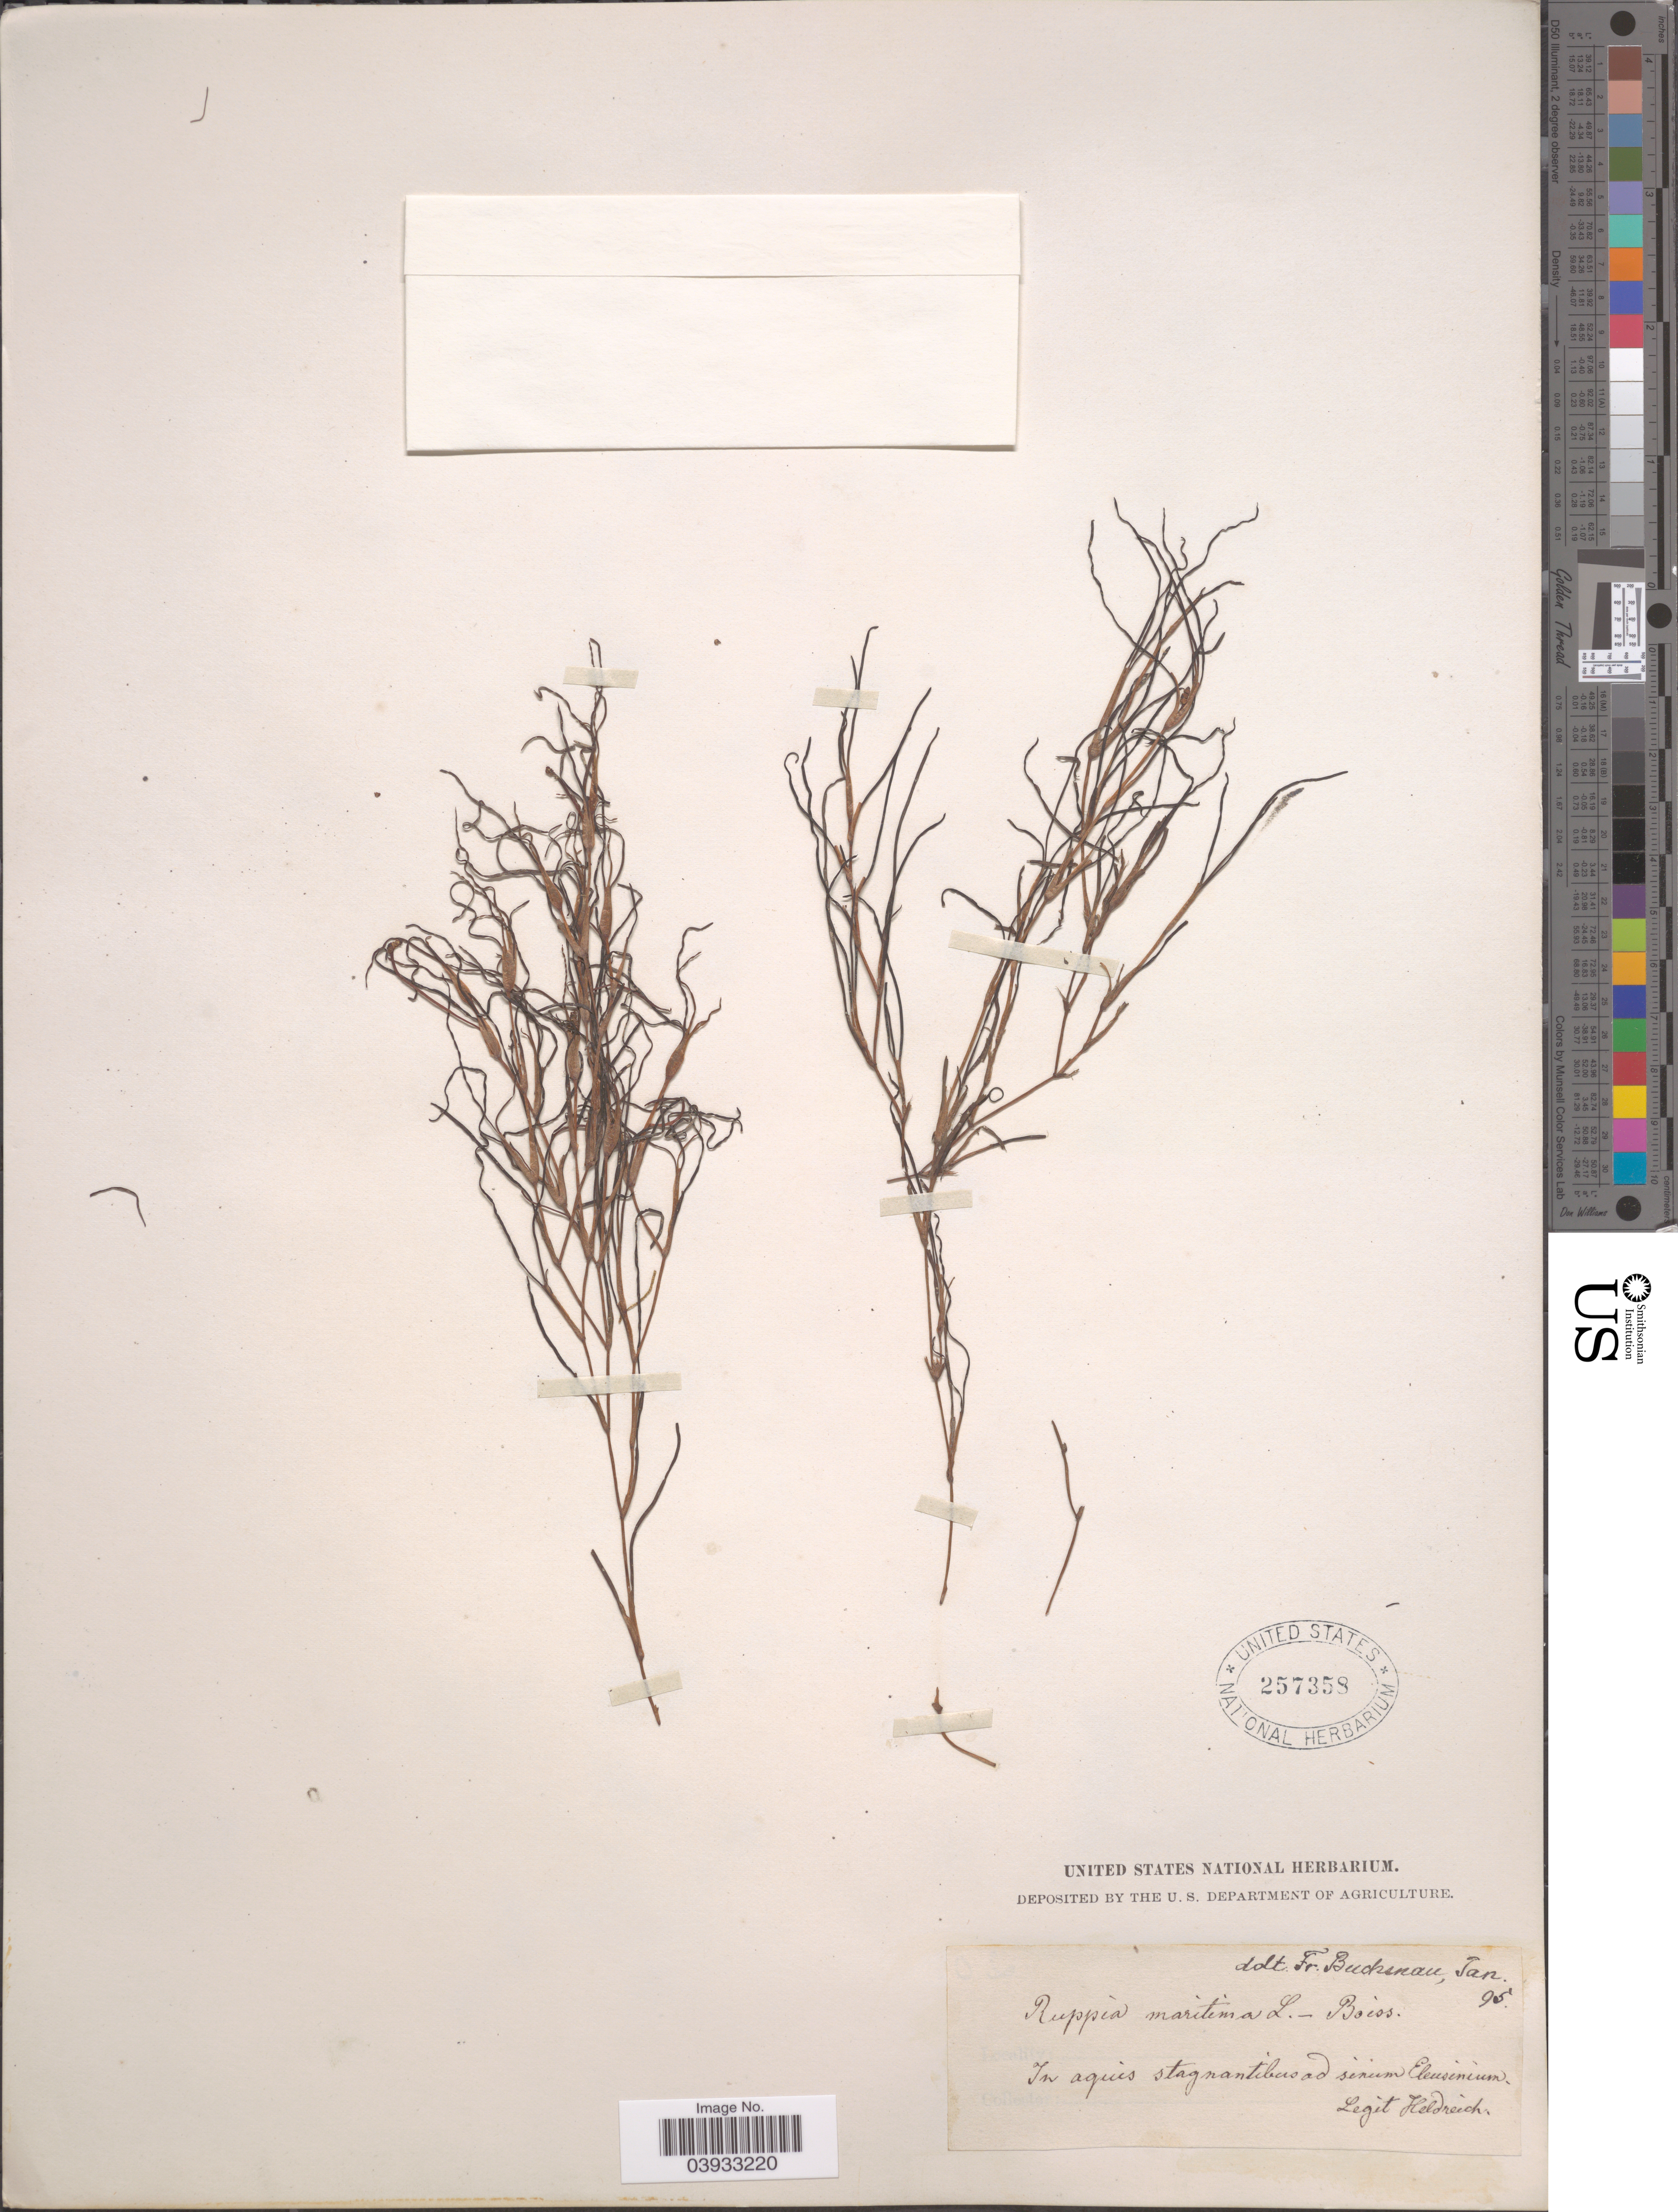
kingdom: Plantae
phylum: Tracheophyta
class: Liliopsida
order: Alismatales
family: Ruppiaceae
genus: Ruppia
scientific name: Ruppia maritima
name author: L.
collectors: Heldreich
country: Greece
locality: In aquis stagnantibus ad sinum Eleusinium.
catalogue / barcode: US 257358